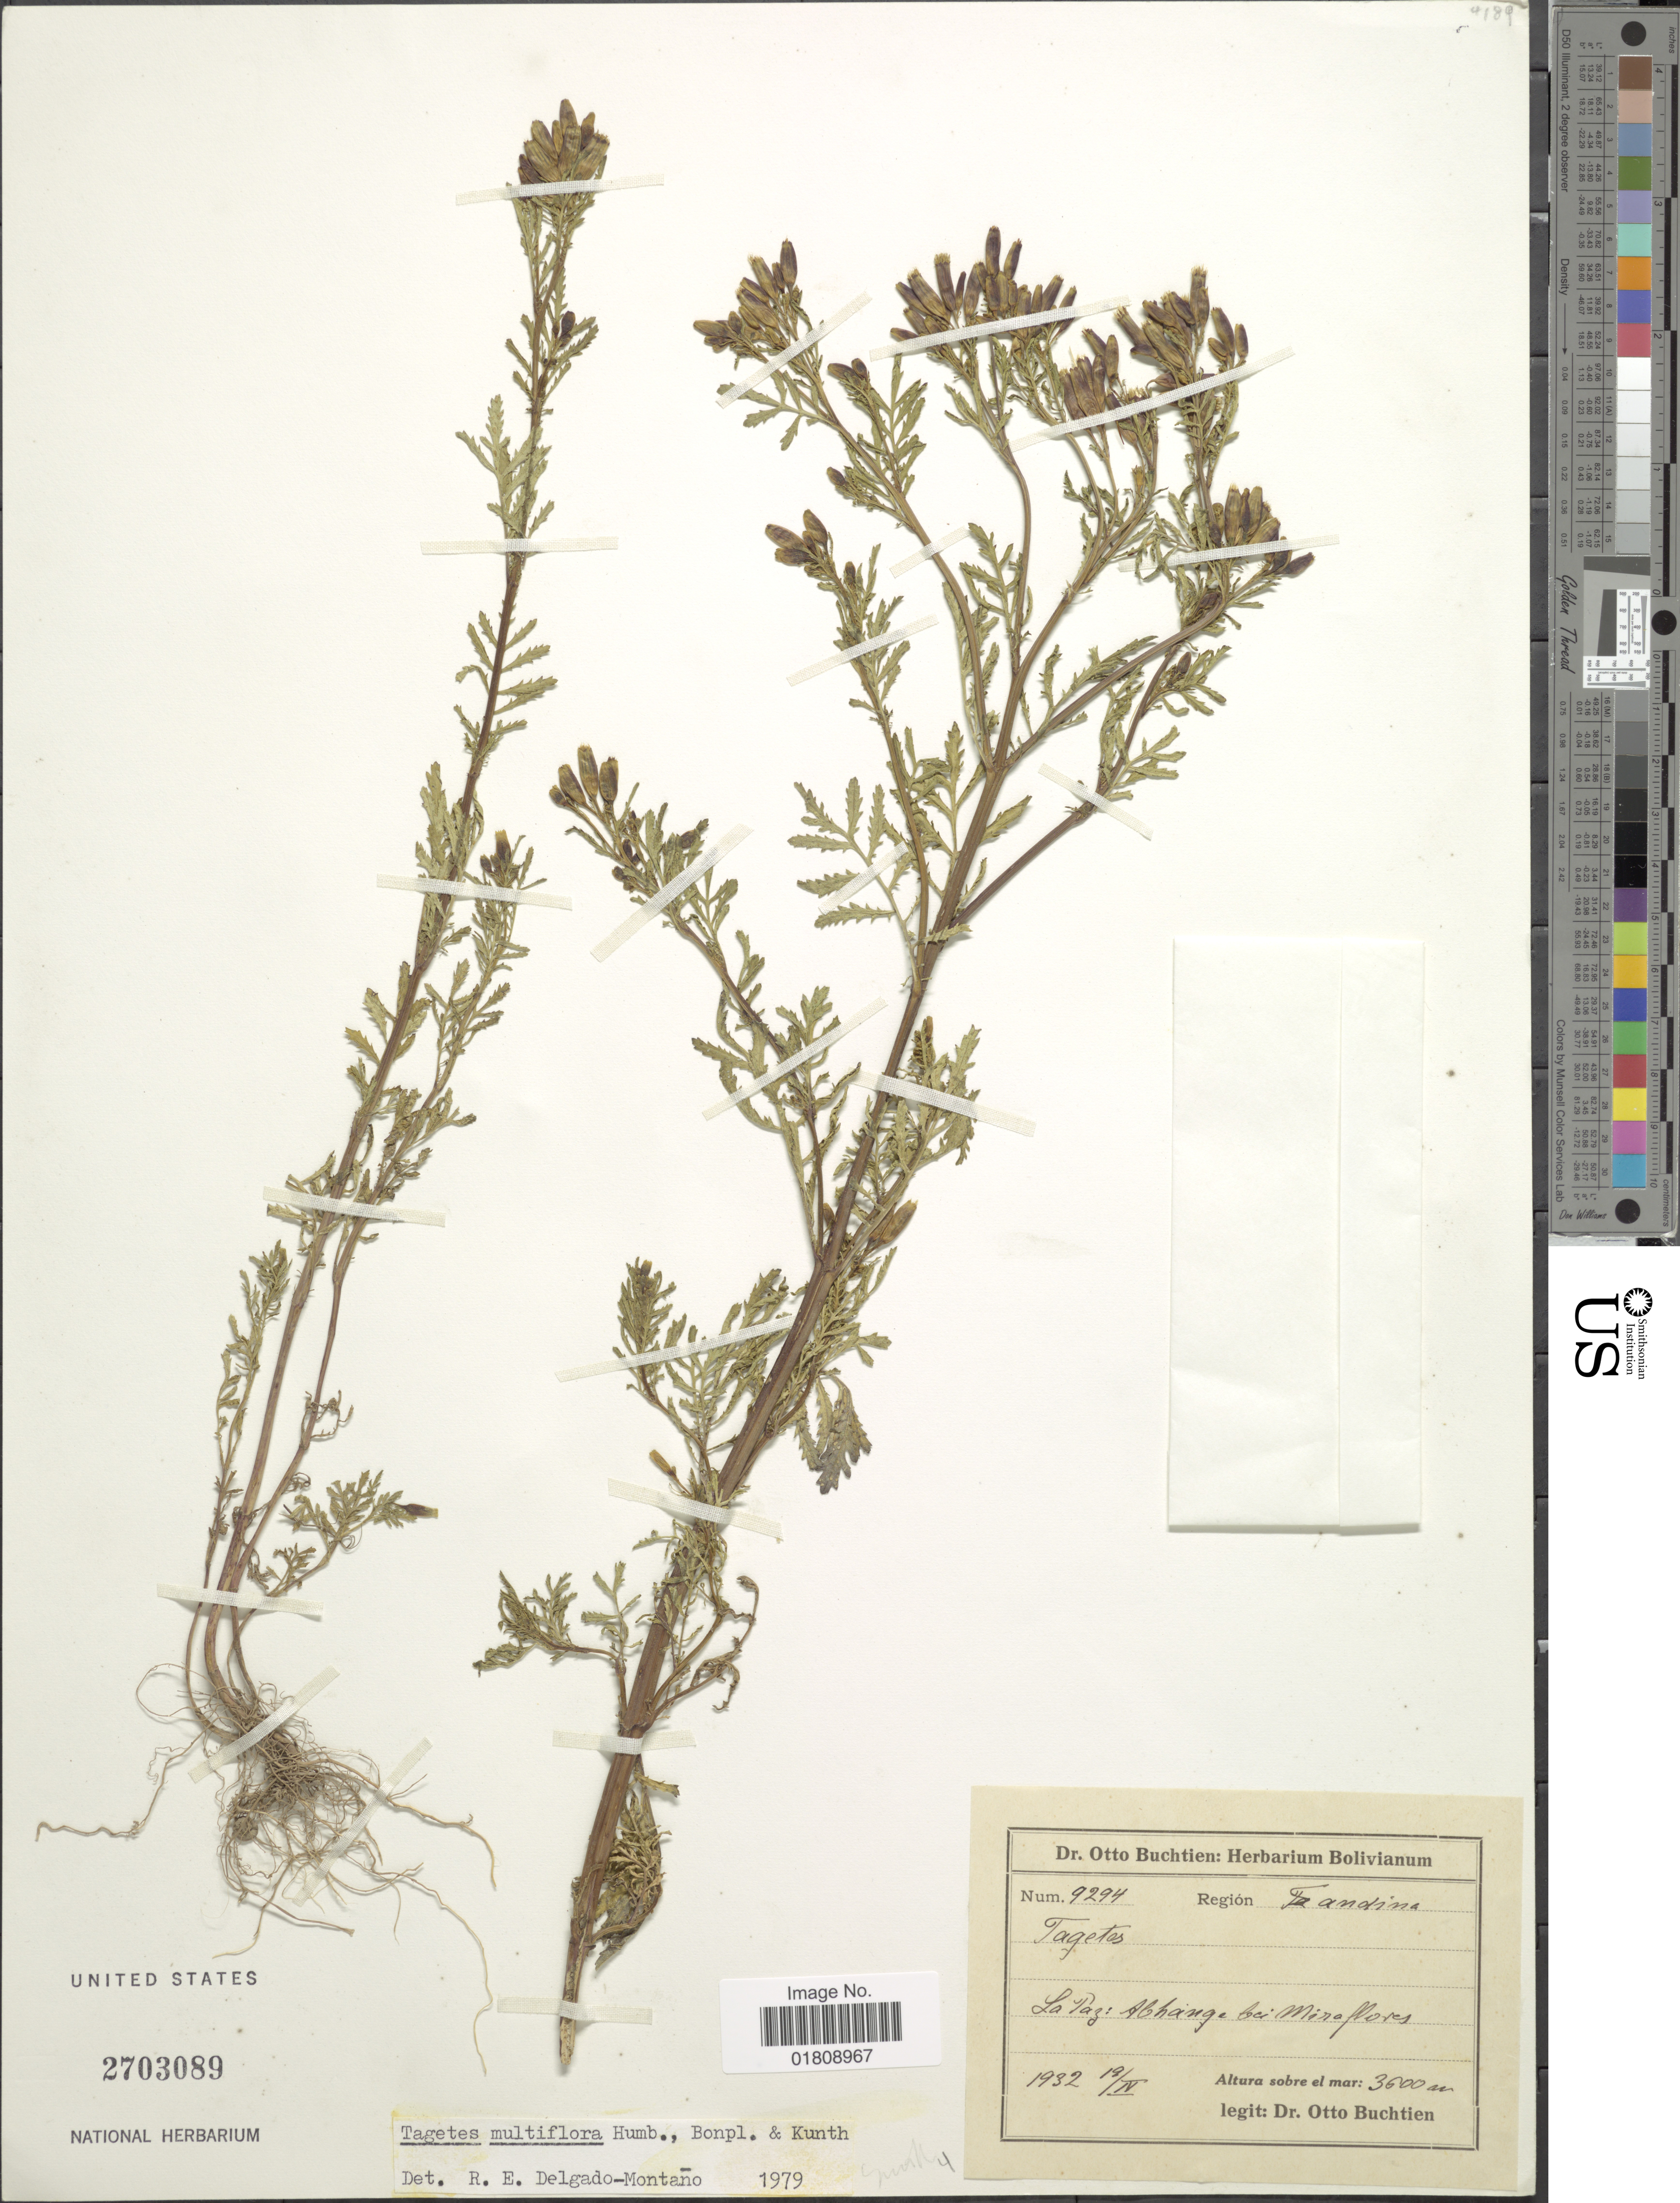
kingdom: Plantae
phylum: Tracheophyta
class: Magnoliopsida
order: Asterales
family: Asteraceae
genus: Tagetes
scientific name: Tagetes multiflora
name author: Kunth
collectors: O. Buchtien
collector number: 9294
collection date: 1932-04-19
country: Bolivia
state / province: La Paz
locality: Abhänge bei (slopes at) Miraflores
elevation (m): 3600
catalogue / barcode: US 2703089